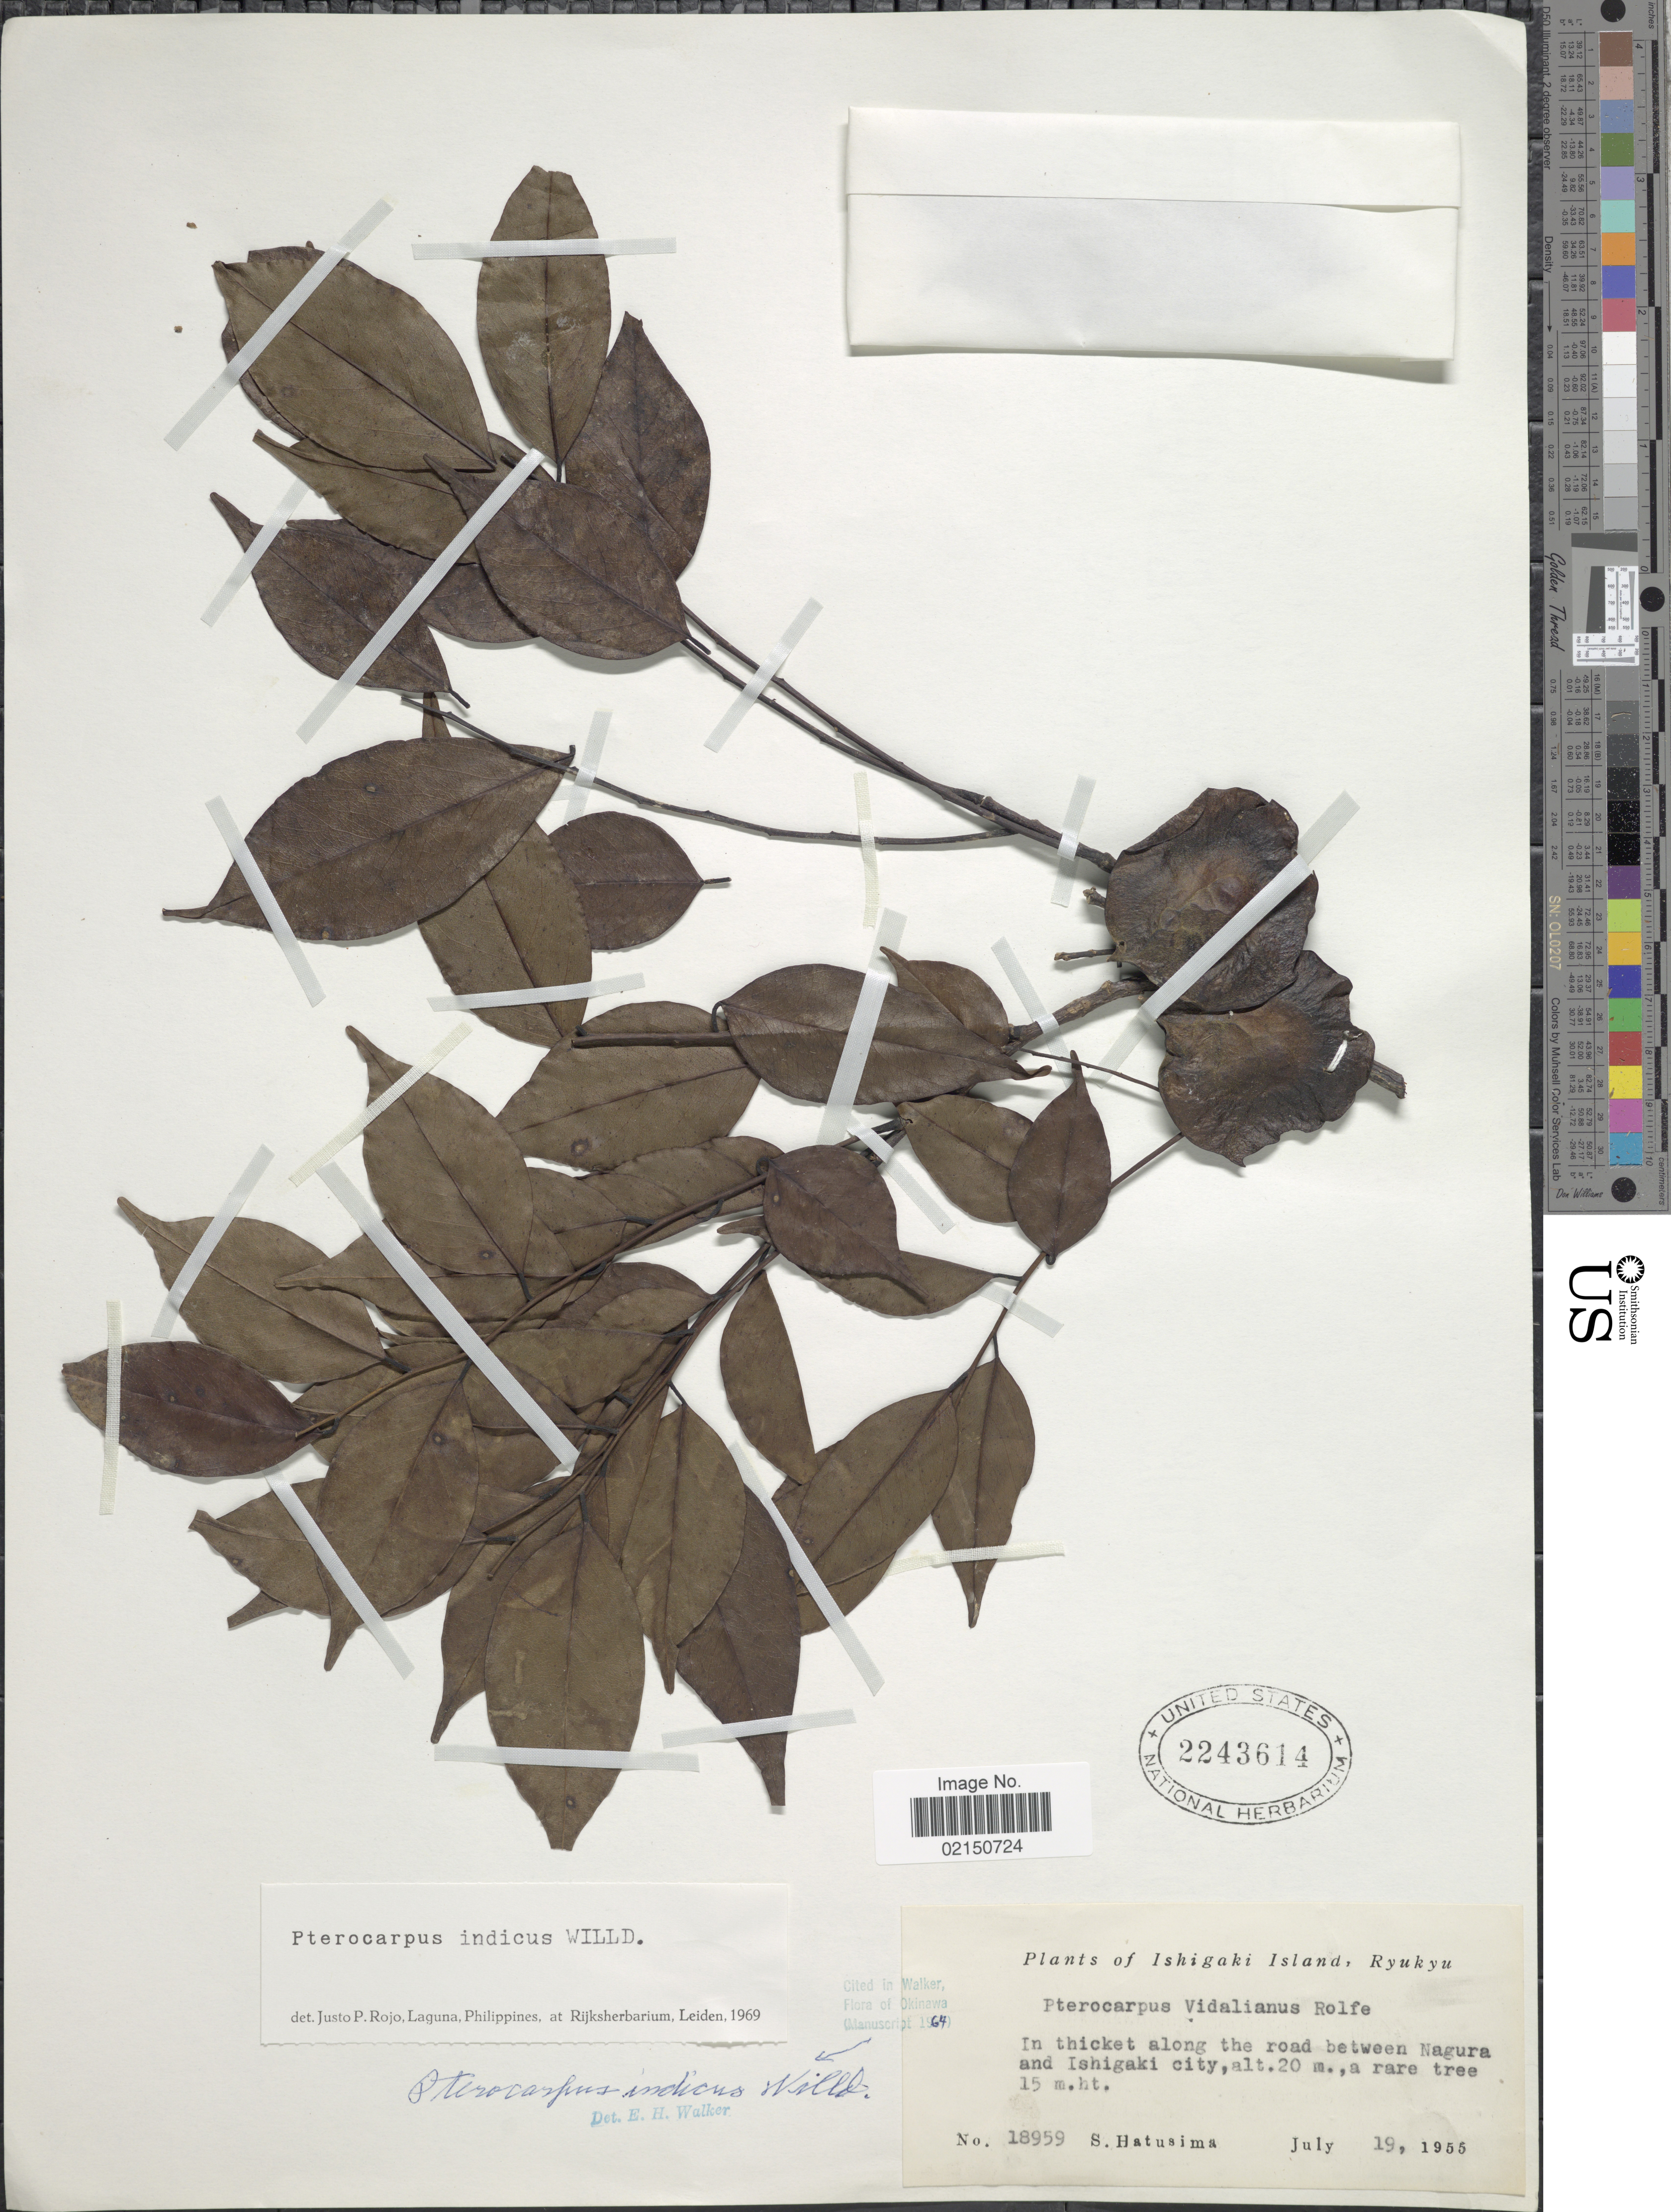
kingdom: Plantae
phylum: Tracheophyta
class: Magnoliopsida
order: Fabales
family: Fabaceae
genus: Pterocarpus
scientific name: Pterocarpus indicus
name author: Willd.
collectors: S. Hatusima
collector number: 18959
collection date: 1955-07-19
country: Japan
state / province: Okinawa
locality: Ishigaki Island, Ryukyu. along the road between Nagura and Ishigaki city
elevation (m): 20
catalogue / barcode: US 2243614